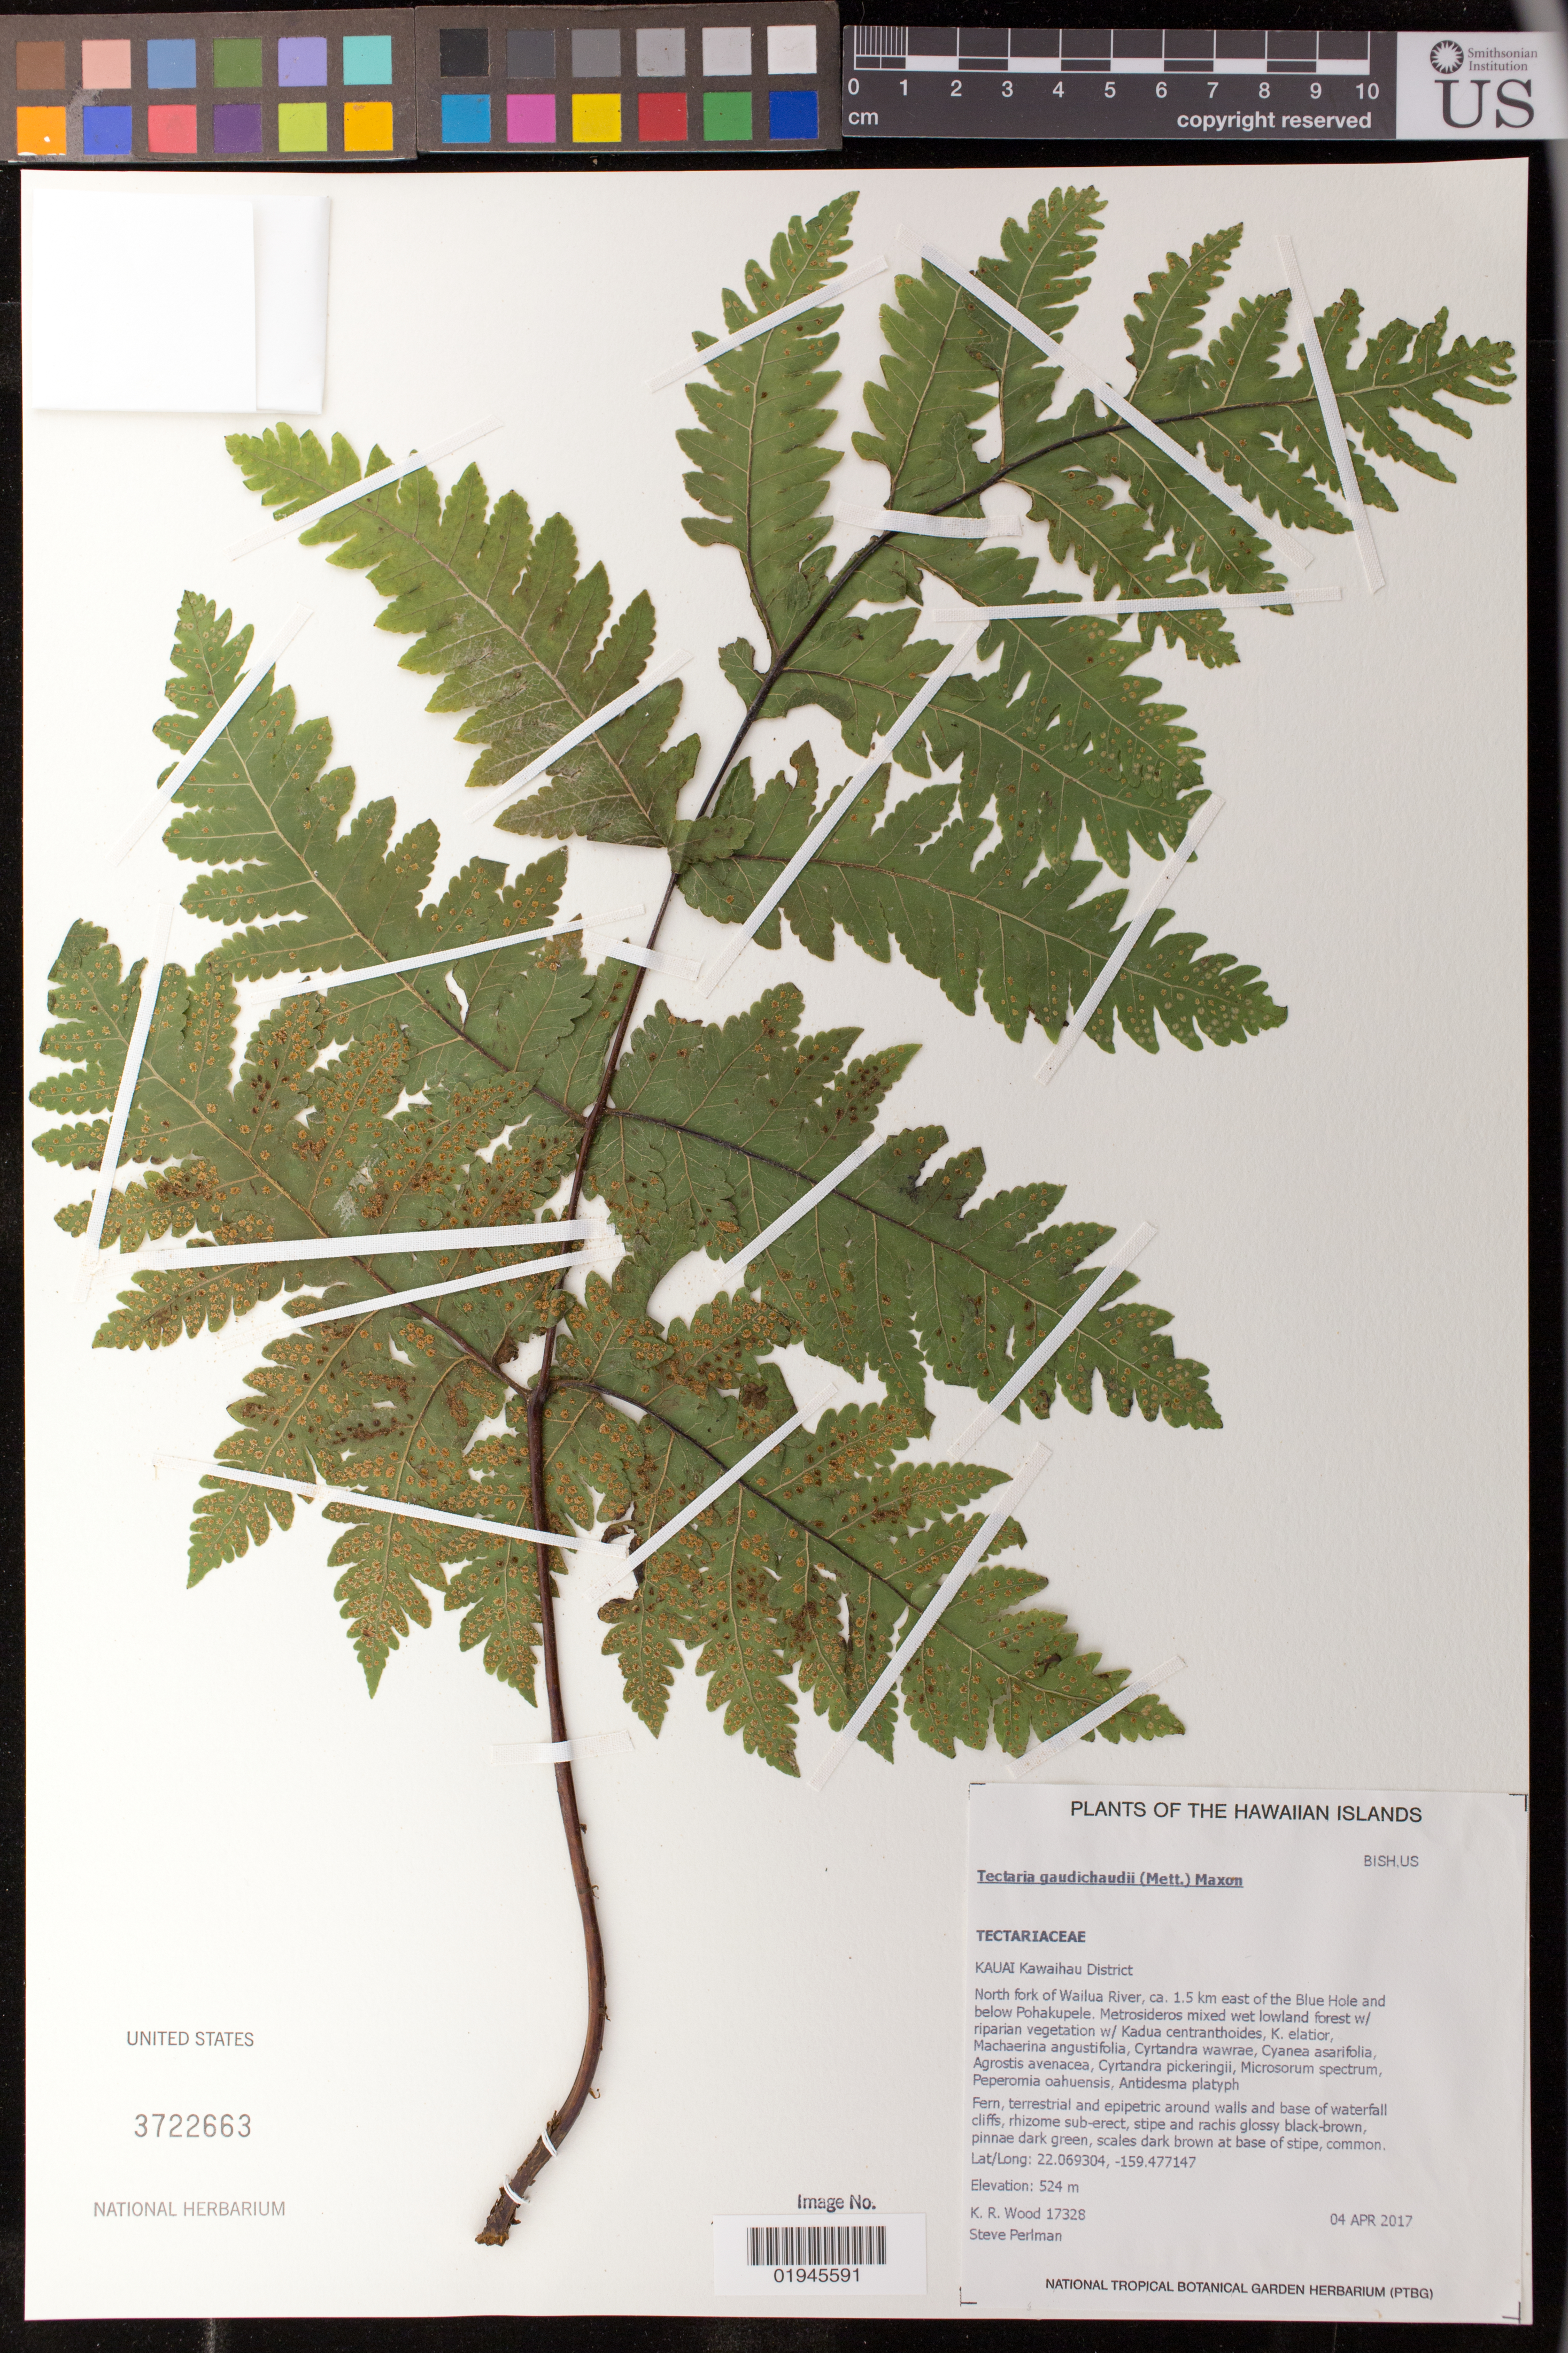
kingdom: Plantae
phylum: Tracheophyta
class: Polypodiopsida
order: Polypodiales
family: Tectariaceae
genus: Tectaria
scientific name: Tectaria gaudichaudii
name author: (Mett.) Maxon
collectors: K. R. Wood & S. P. Perlman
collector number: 17328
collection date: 2017-04-04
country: United States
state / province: Hawaii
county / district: Kauai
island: Kaua'i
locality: Kawaihau District, north fork of Wailua River, ca. 1.5 km east of the blue Hole and below Pohakupele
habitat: Mixed wet lowland forest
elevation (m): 524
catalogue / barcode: US 3722663